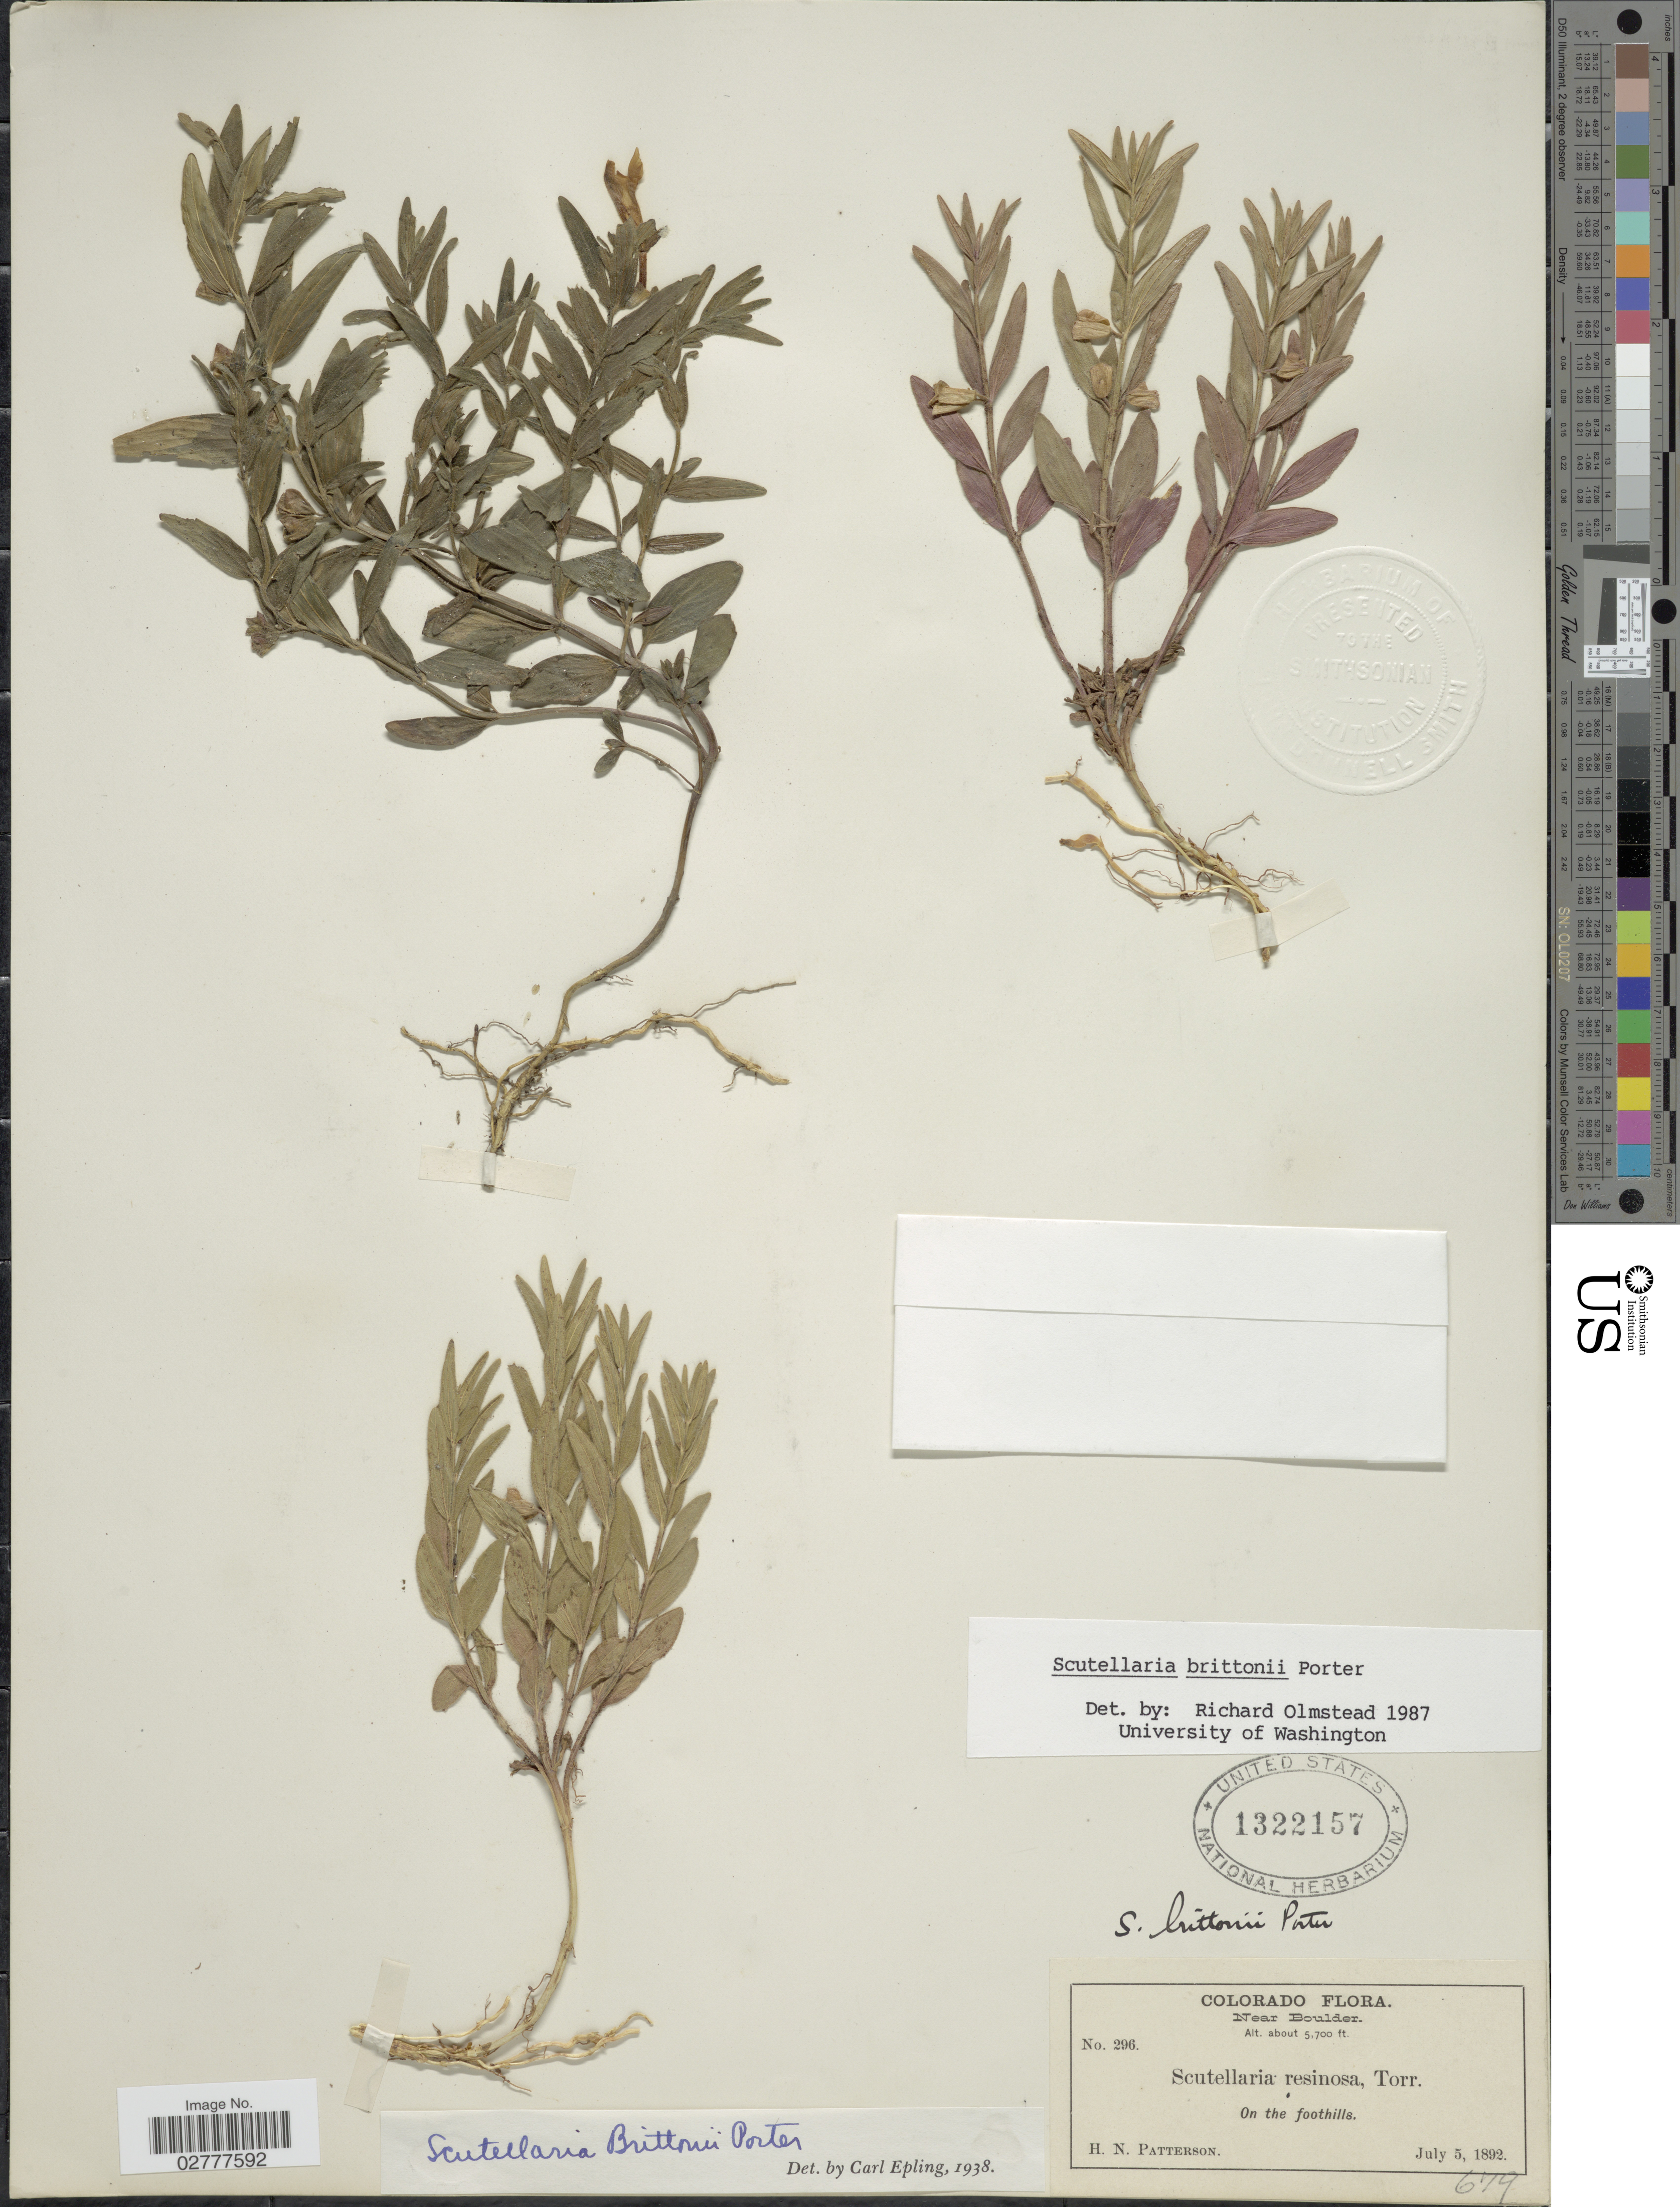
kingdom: Plantae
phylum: Tracheophyta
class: Magnoliopsida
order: Lamiales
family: Lamiaceae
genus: Scutellaria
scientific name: Scutellaria brittonii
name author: Porter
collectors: H. N. Patterson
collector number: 296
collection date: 1892-07-05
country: United States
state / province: Colorado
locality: Near Boulder, on the foothills.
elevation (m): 1737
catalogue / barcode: US 1322157